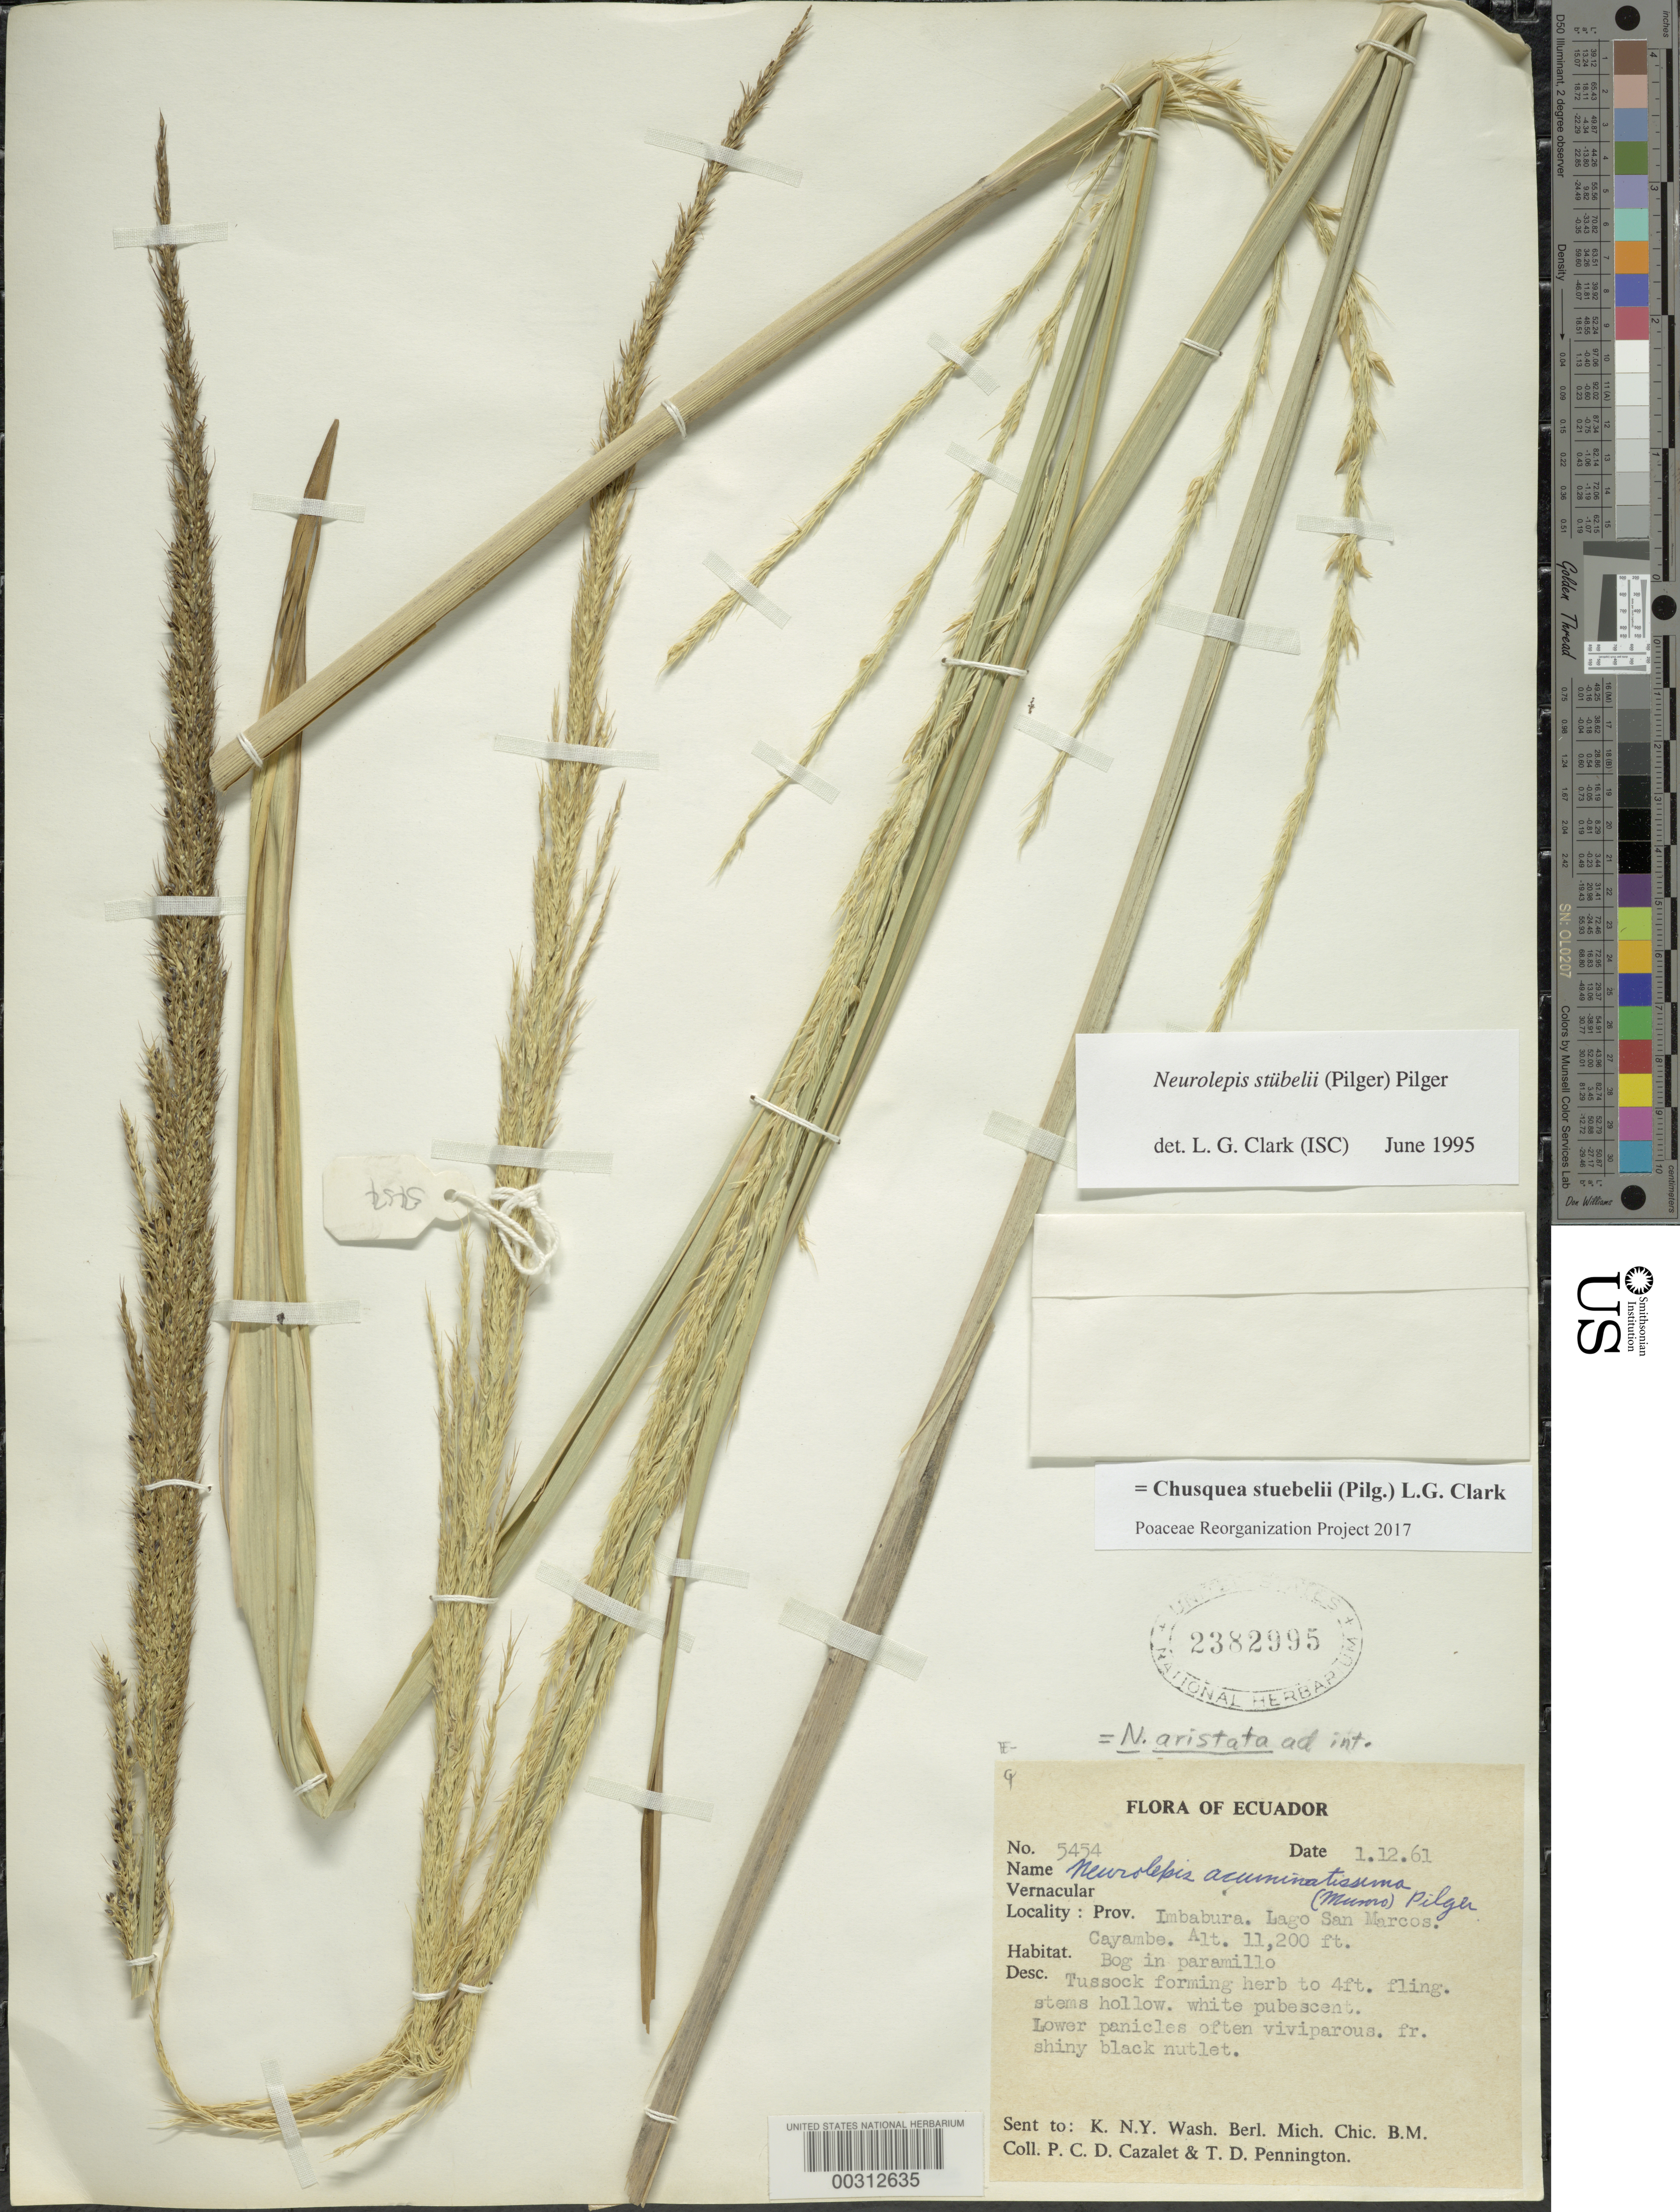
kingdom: Plantae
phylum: Tracheophyta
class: Liliopsida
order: Poales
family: Poaceae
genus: Chusquea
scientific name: Chusquea stuebelii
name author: (Pilg.) L.G. Clark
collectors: P. Cazalet & T. D. Pennington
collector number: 5454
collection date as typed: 01 Dec 1961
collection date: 1961-12-01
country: Ecuador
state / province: Imbabura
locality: Lago San Marcos, Cayambe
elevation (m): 3416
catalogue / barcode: US 2382995